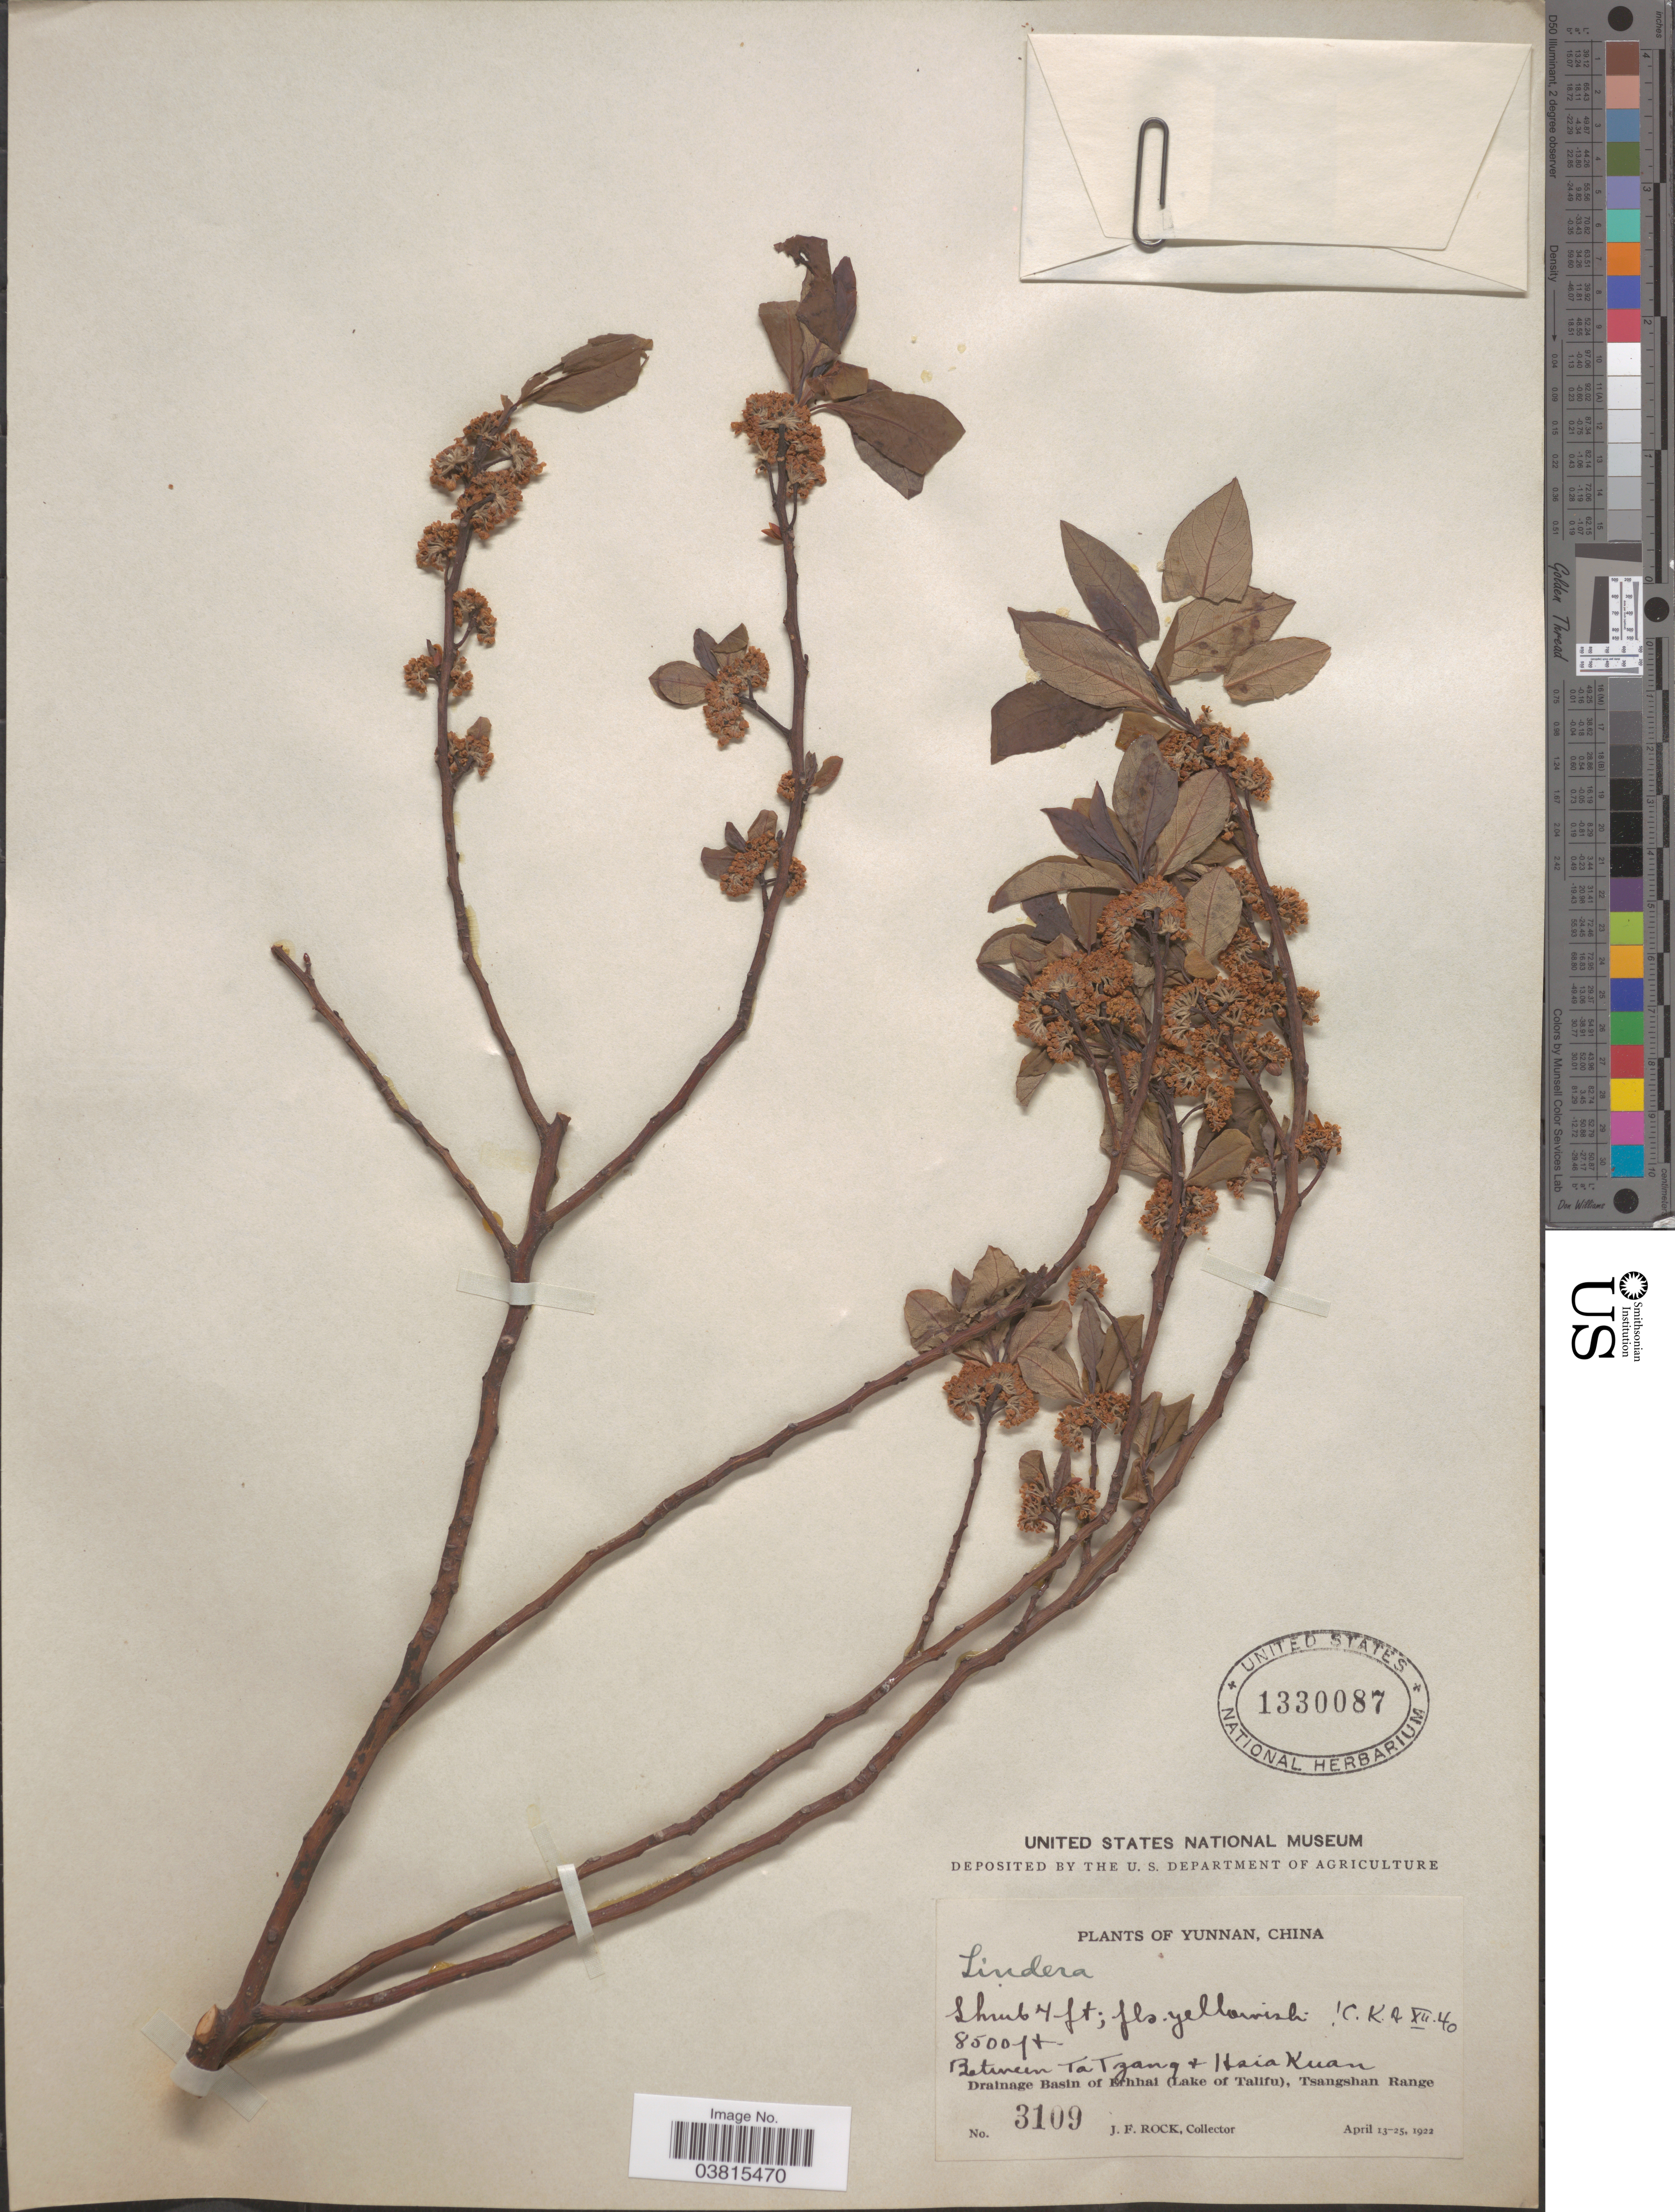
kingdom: Plantae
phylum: Tracheophyta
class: Magnoliopsida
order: Laurales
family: Lauraceae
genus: Lindera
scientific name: Lindera sp.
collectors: J. Rock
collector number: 3109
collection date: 1922-04-13/1922-04-25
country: China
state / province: Yunnan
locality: Between Ta Tzang + Hsia Kuan. Drainage Basin of Erhhai (Lake of Talifu), Tsangshan Range.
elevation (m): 2591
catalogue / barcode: US 1330087